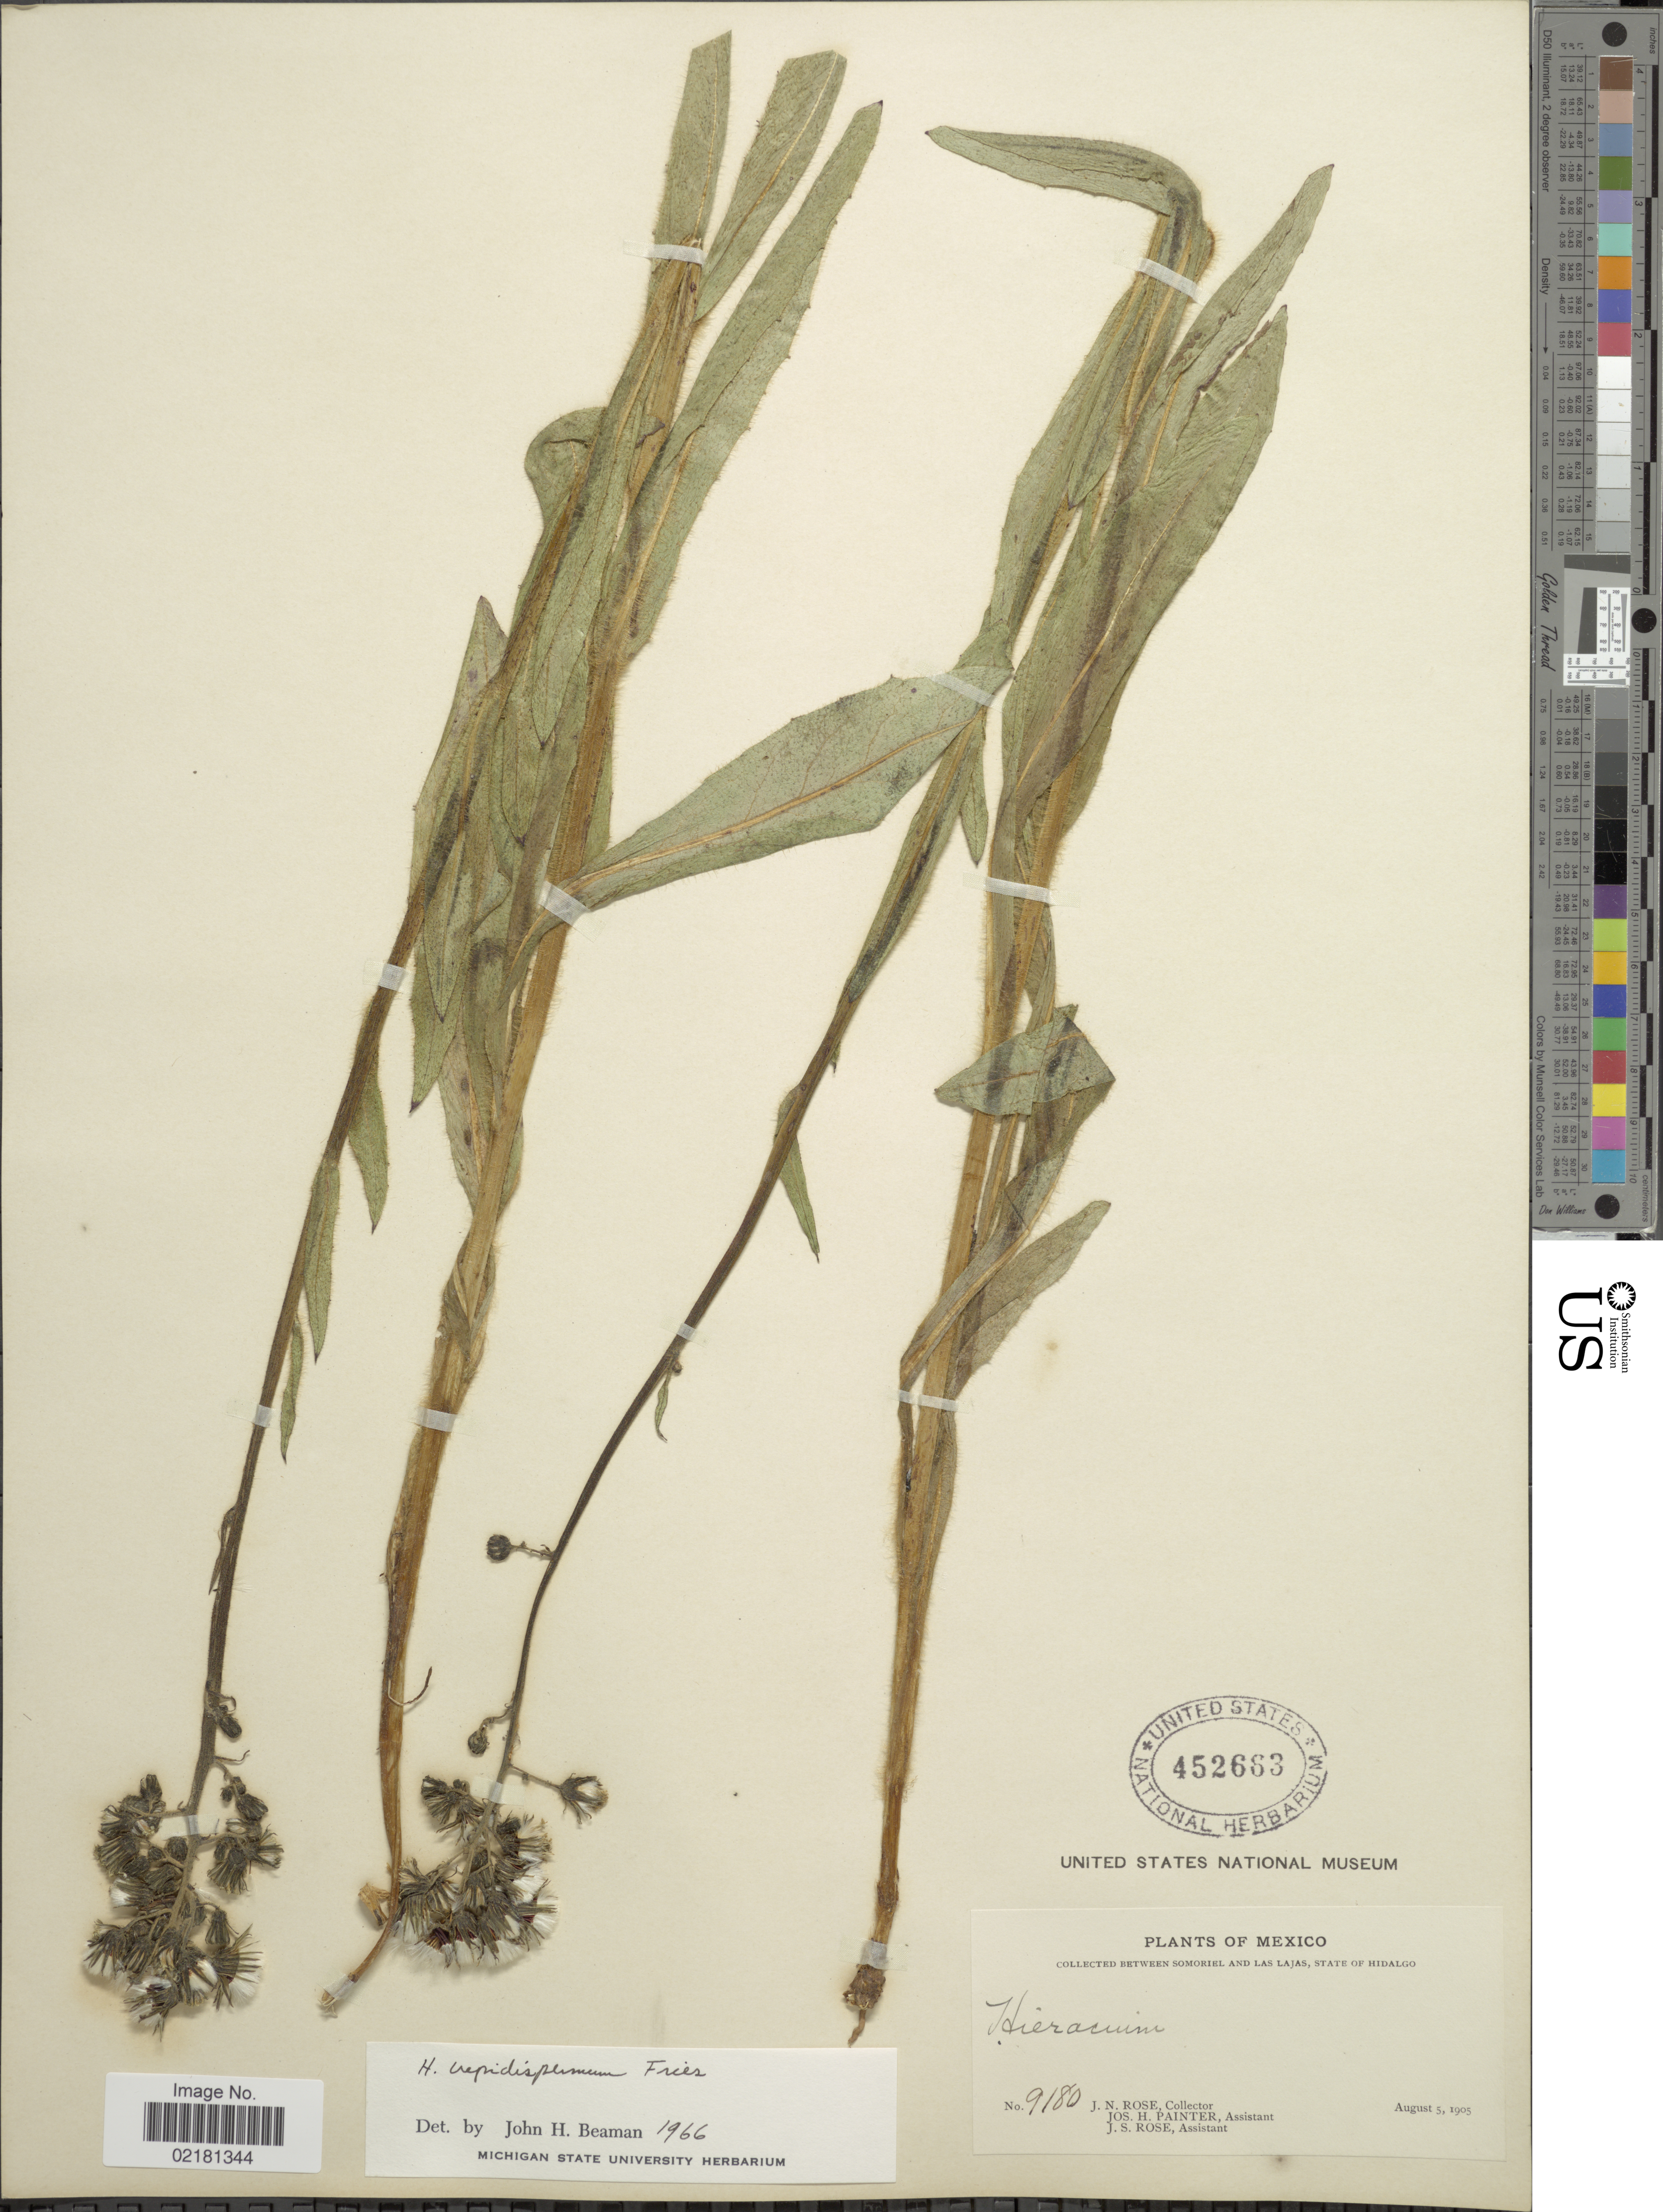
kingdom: Plantae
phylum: Tracheophyta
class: Magnoliopsida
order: Asterales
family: Asteraceae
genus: Hieracium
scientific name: Hieracium crepidispermum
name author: Fr.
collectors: J. N. Rose, J. H. Painter & J. S. Rose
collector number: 9180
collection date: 1905-08-05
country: Mexico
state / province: Hidalgo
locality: Between Somoriel and Las Lajas.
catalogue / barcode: US 452663